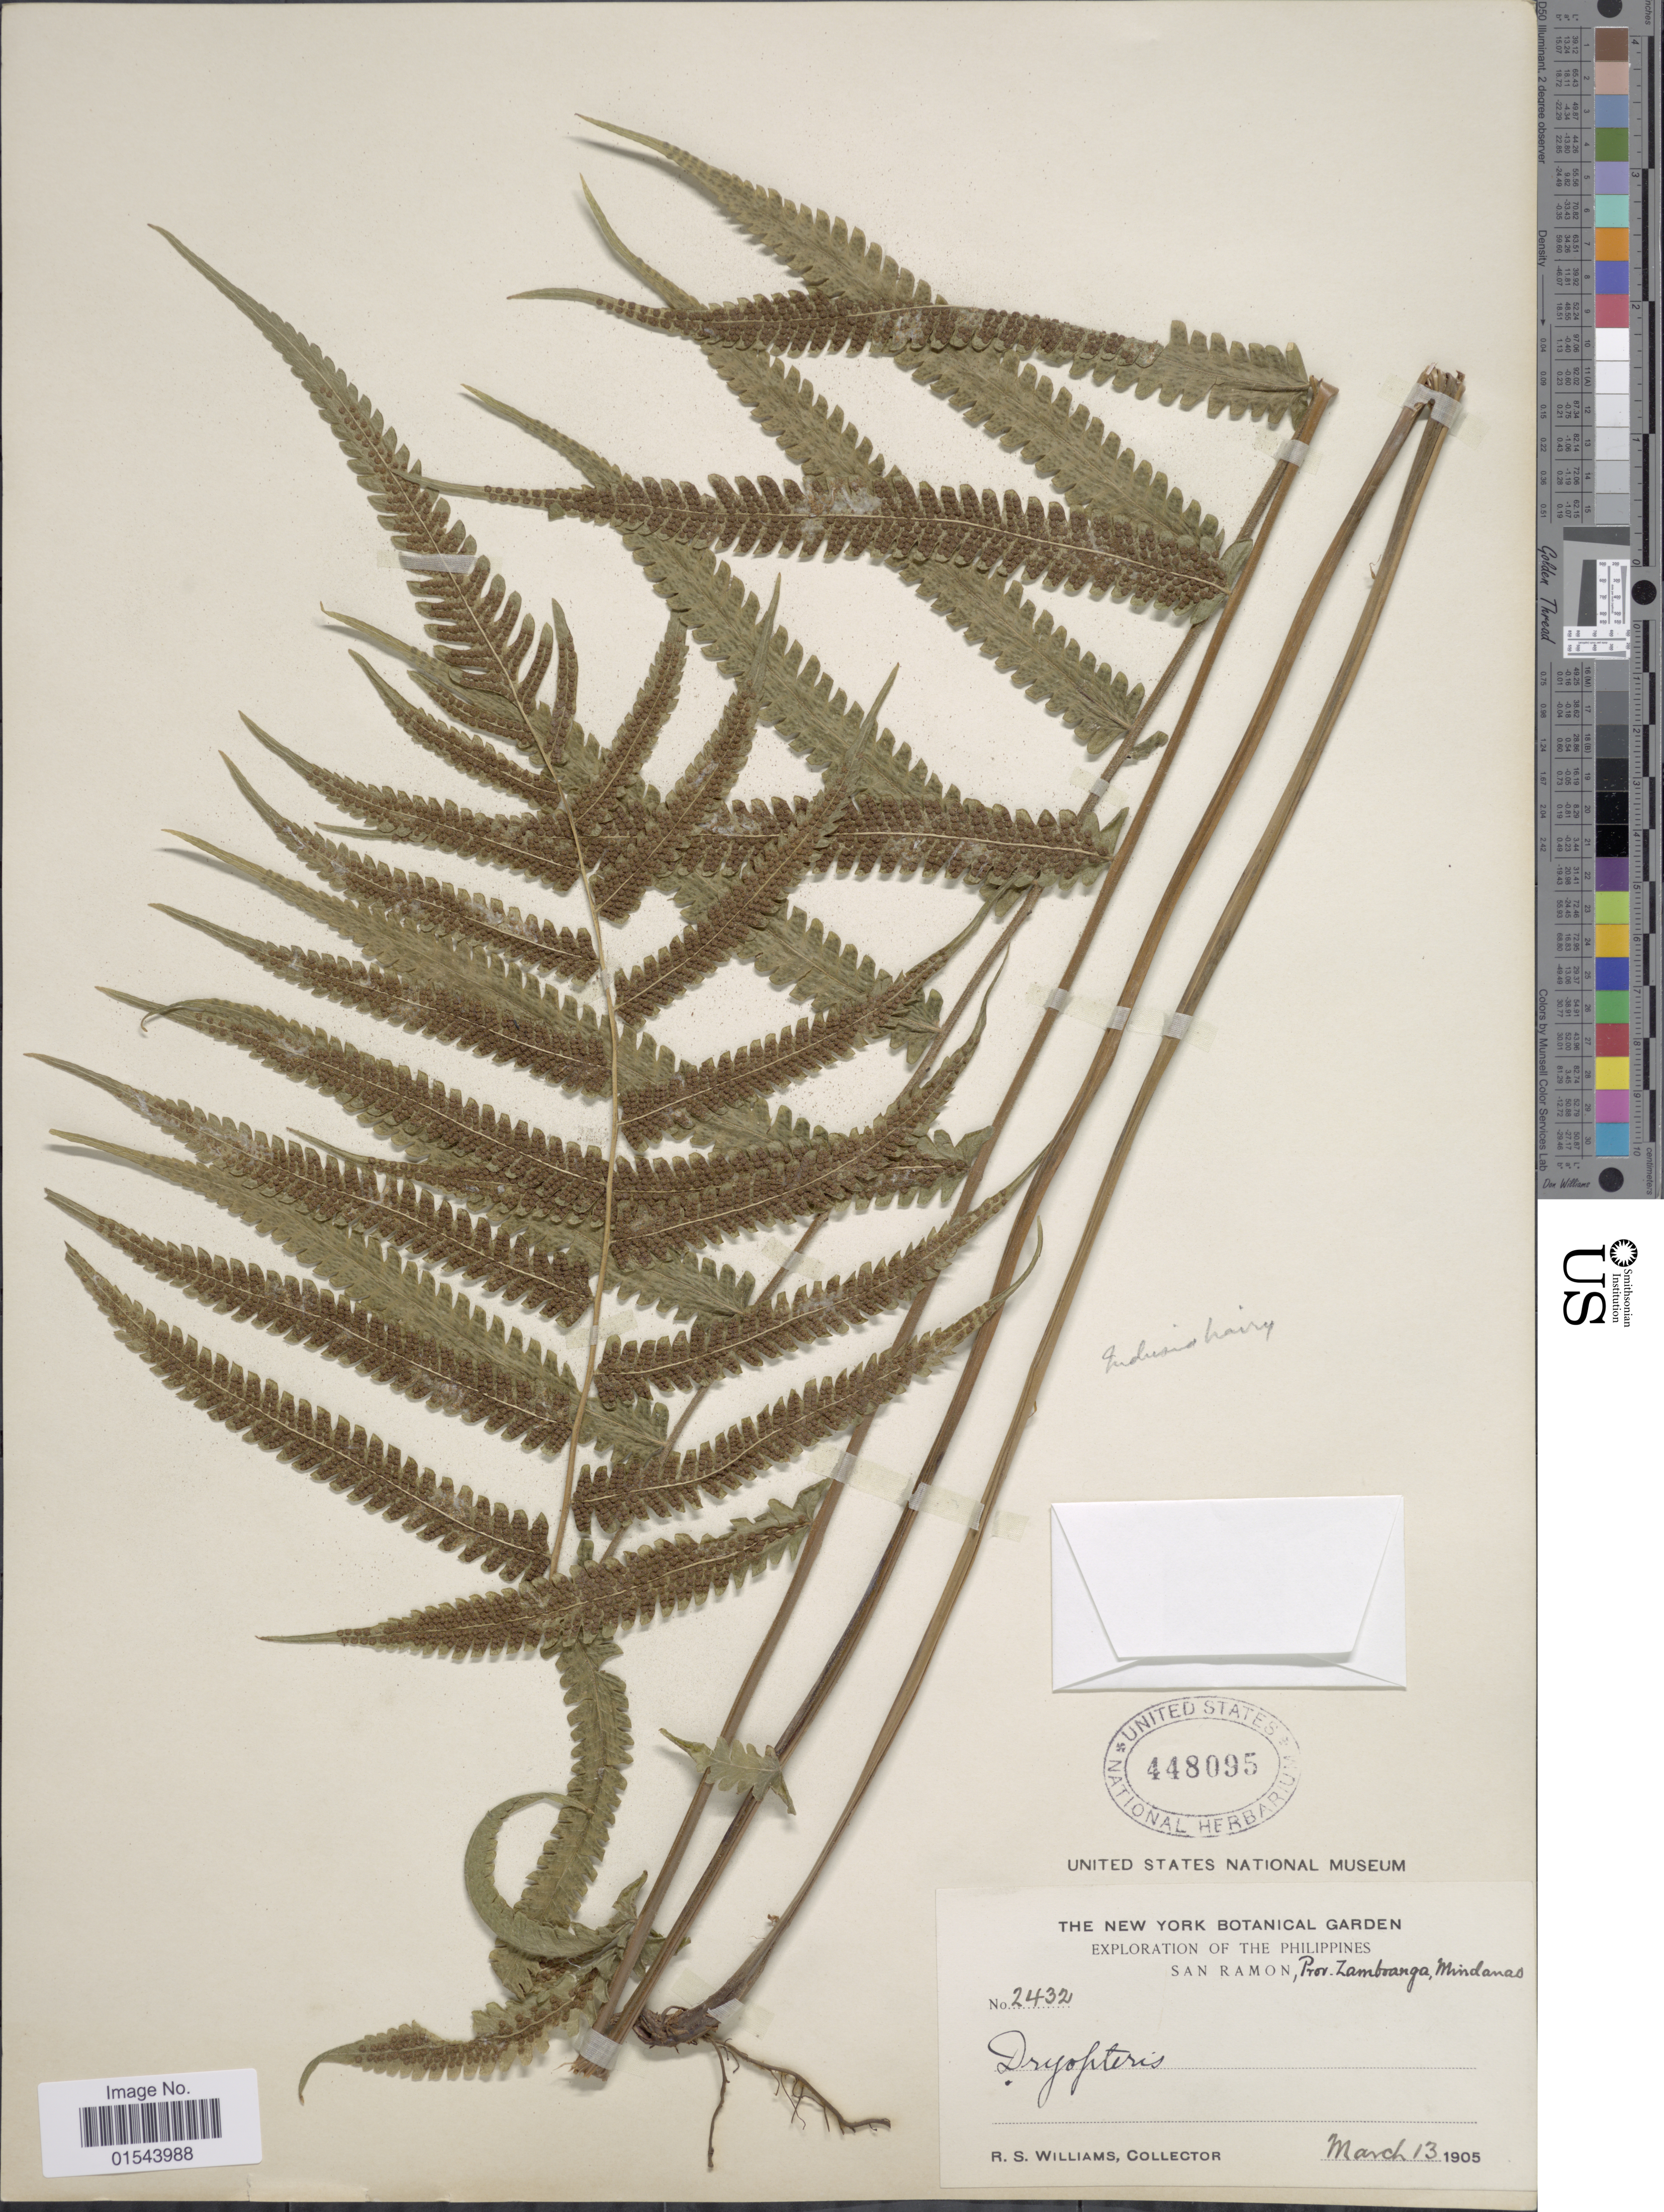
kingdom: Plantae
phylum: Tracheophyta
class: Polypodiopsida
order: Polypodiales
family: Thelypteridaceae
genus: Christella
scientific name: Christella dentata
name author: (Forssk.) Brownsey & Jermy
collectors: R. S. Williams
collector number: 2432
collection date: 1905-03-13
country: Philippines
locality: San Ramon, prov. Zamboranga, Mindanao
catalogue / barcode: US 448095